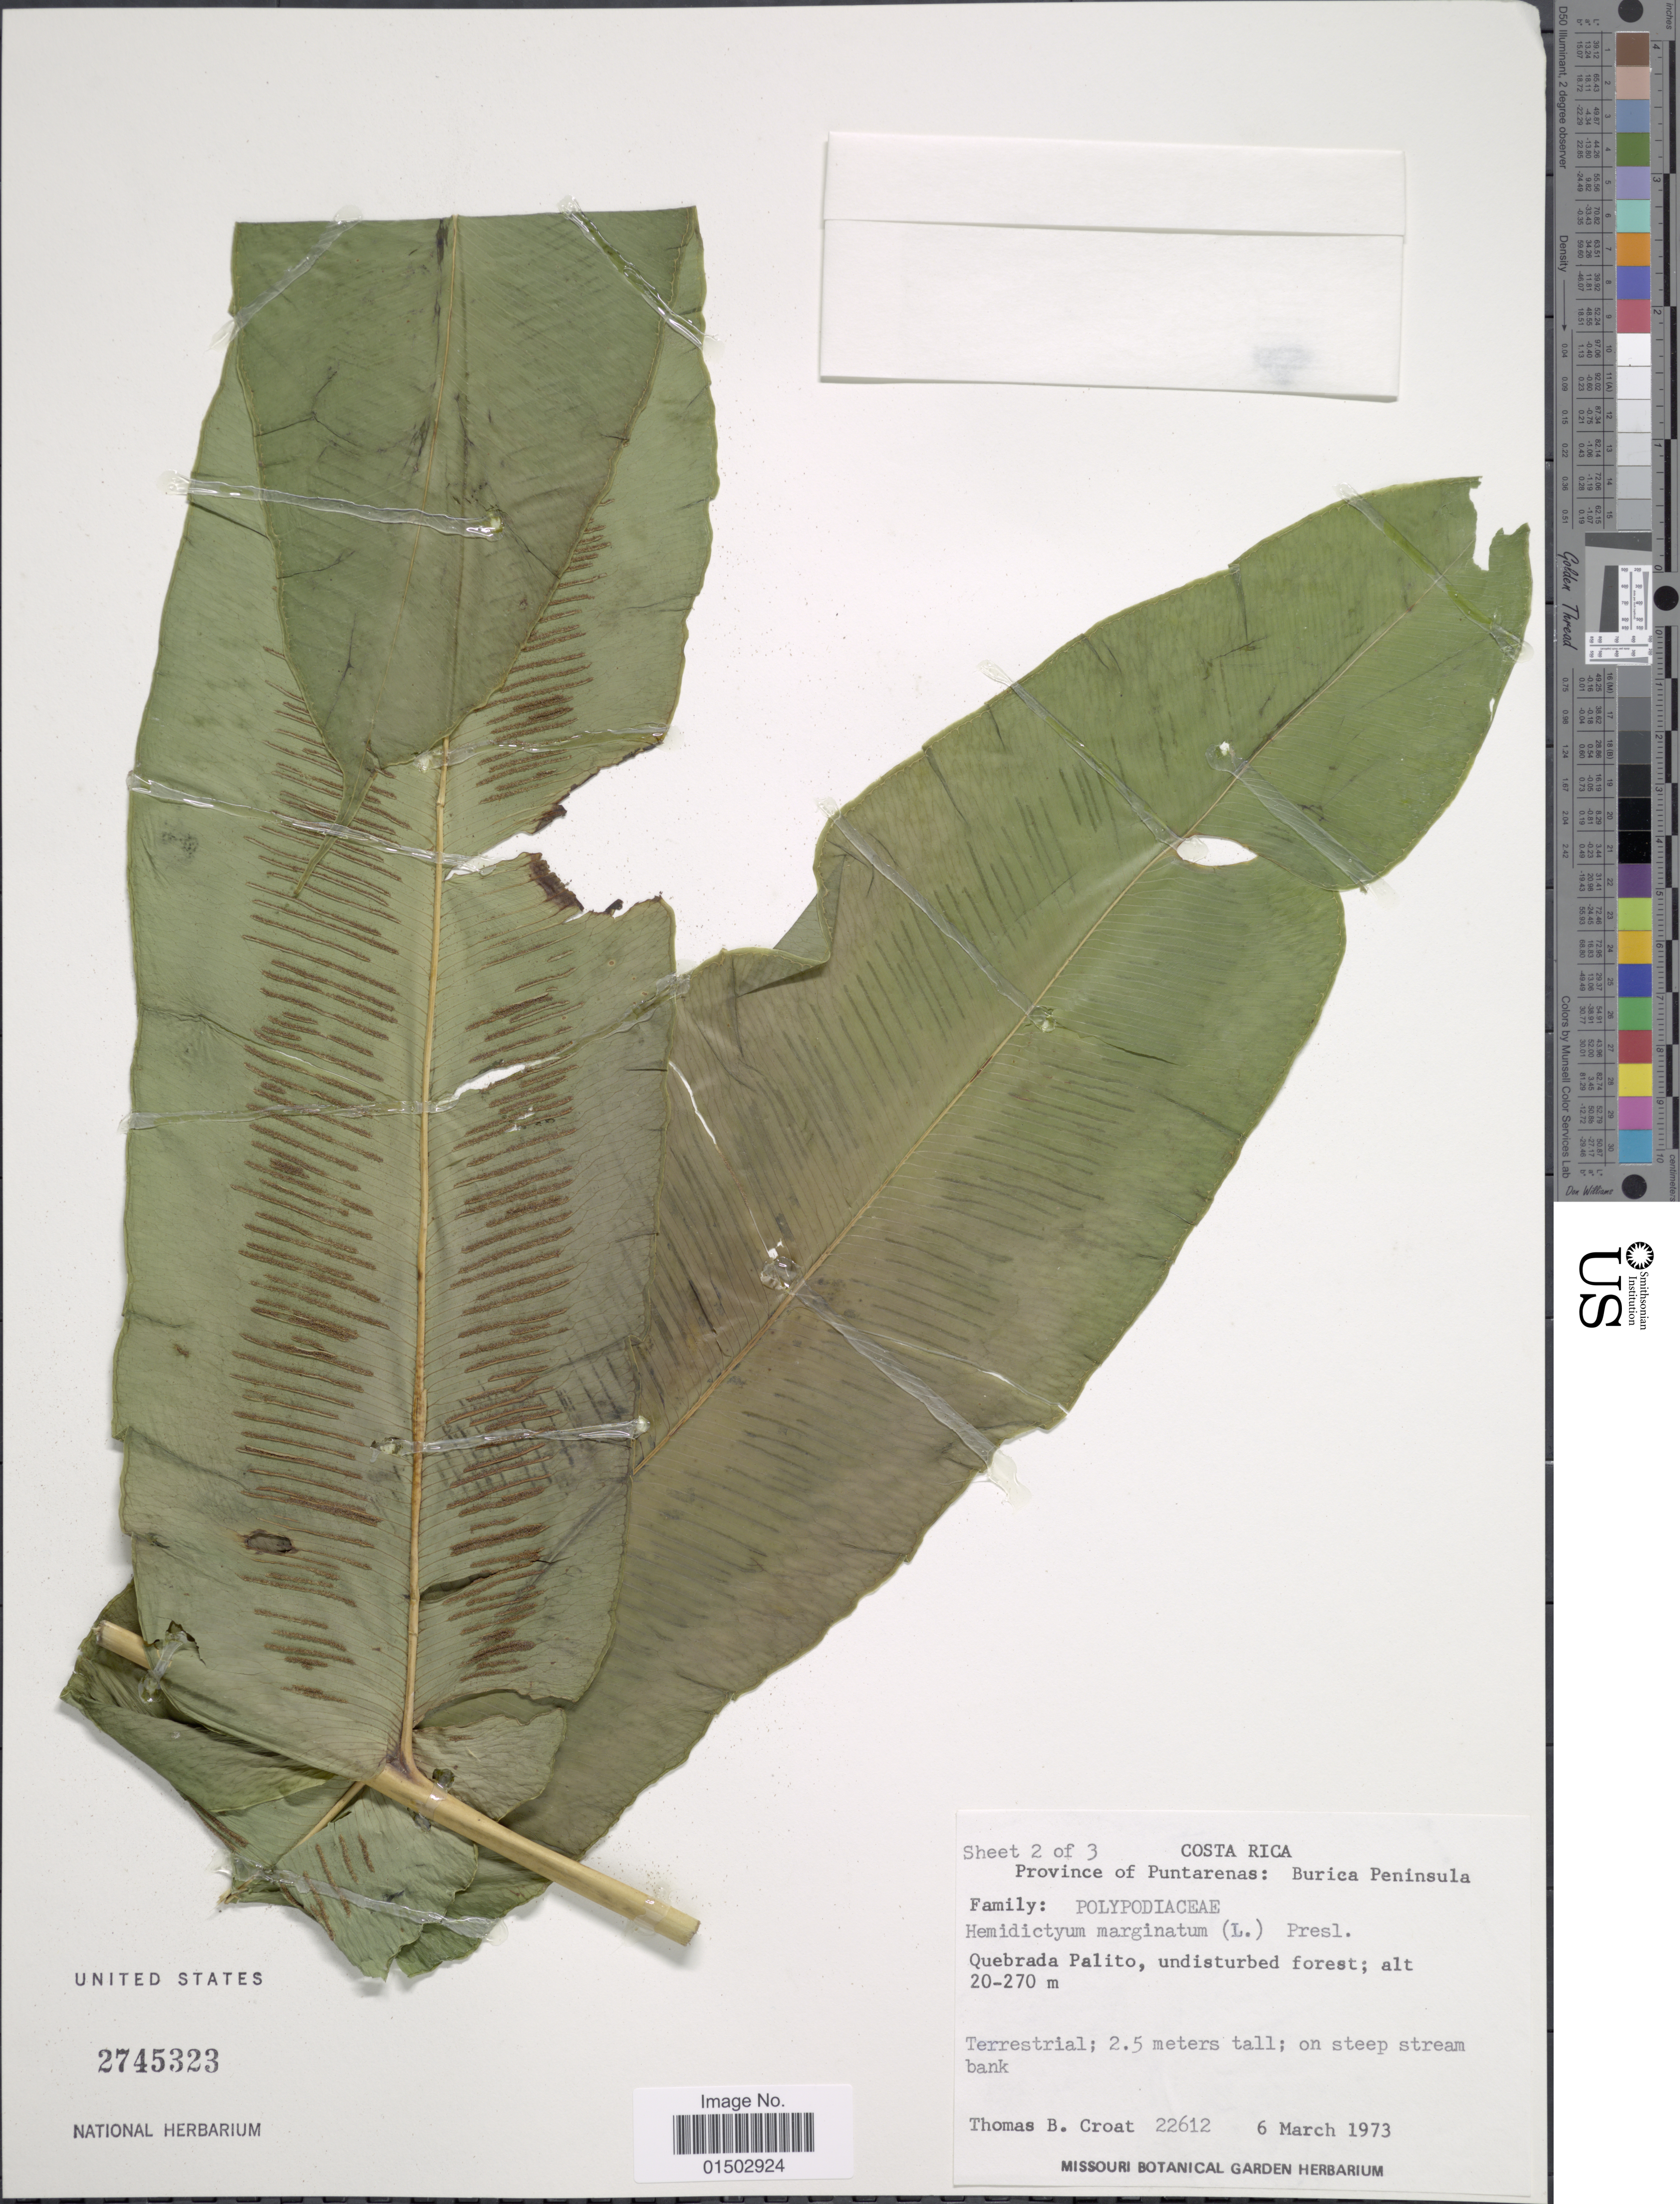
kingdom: Plantae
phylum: Tracheophyta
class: Polypodiopsida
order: Polypodiales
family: Hemidictyaceae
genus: Hemidictyum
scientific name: Hemidictyum marginatum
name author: (L.) C. Presl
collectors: T. B. Croat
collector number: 22612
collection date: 1973-03-06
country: Costa Rica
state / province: Puntarenas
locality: Burica Peninsula, Quebrada Palito, undisturbed forest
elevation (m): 20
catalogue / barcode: US 2745323